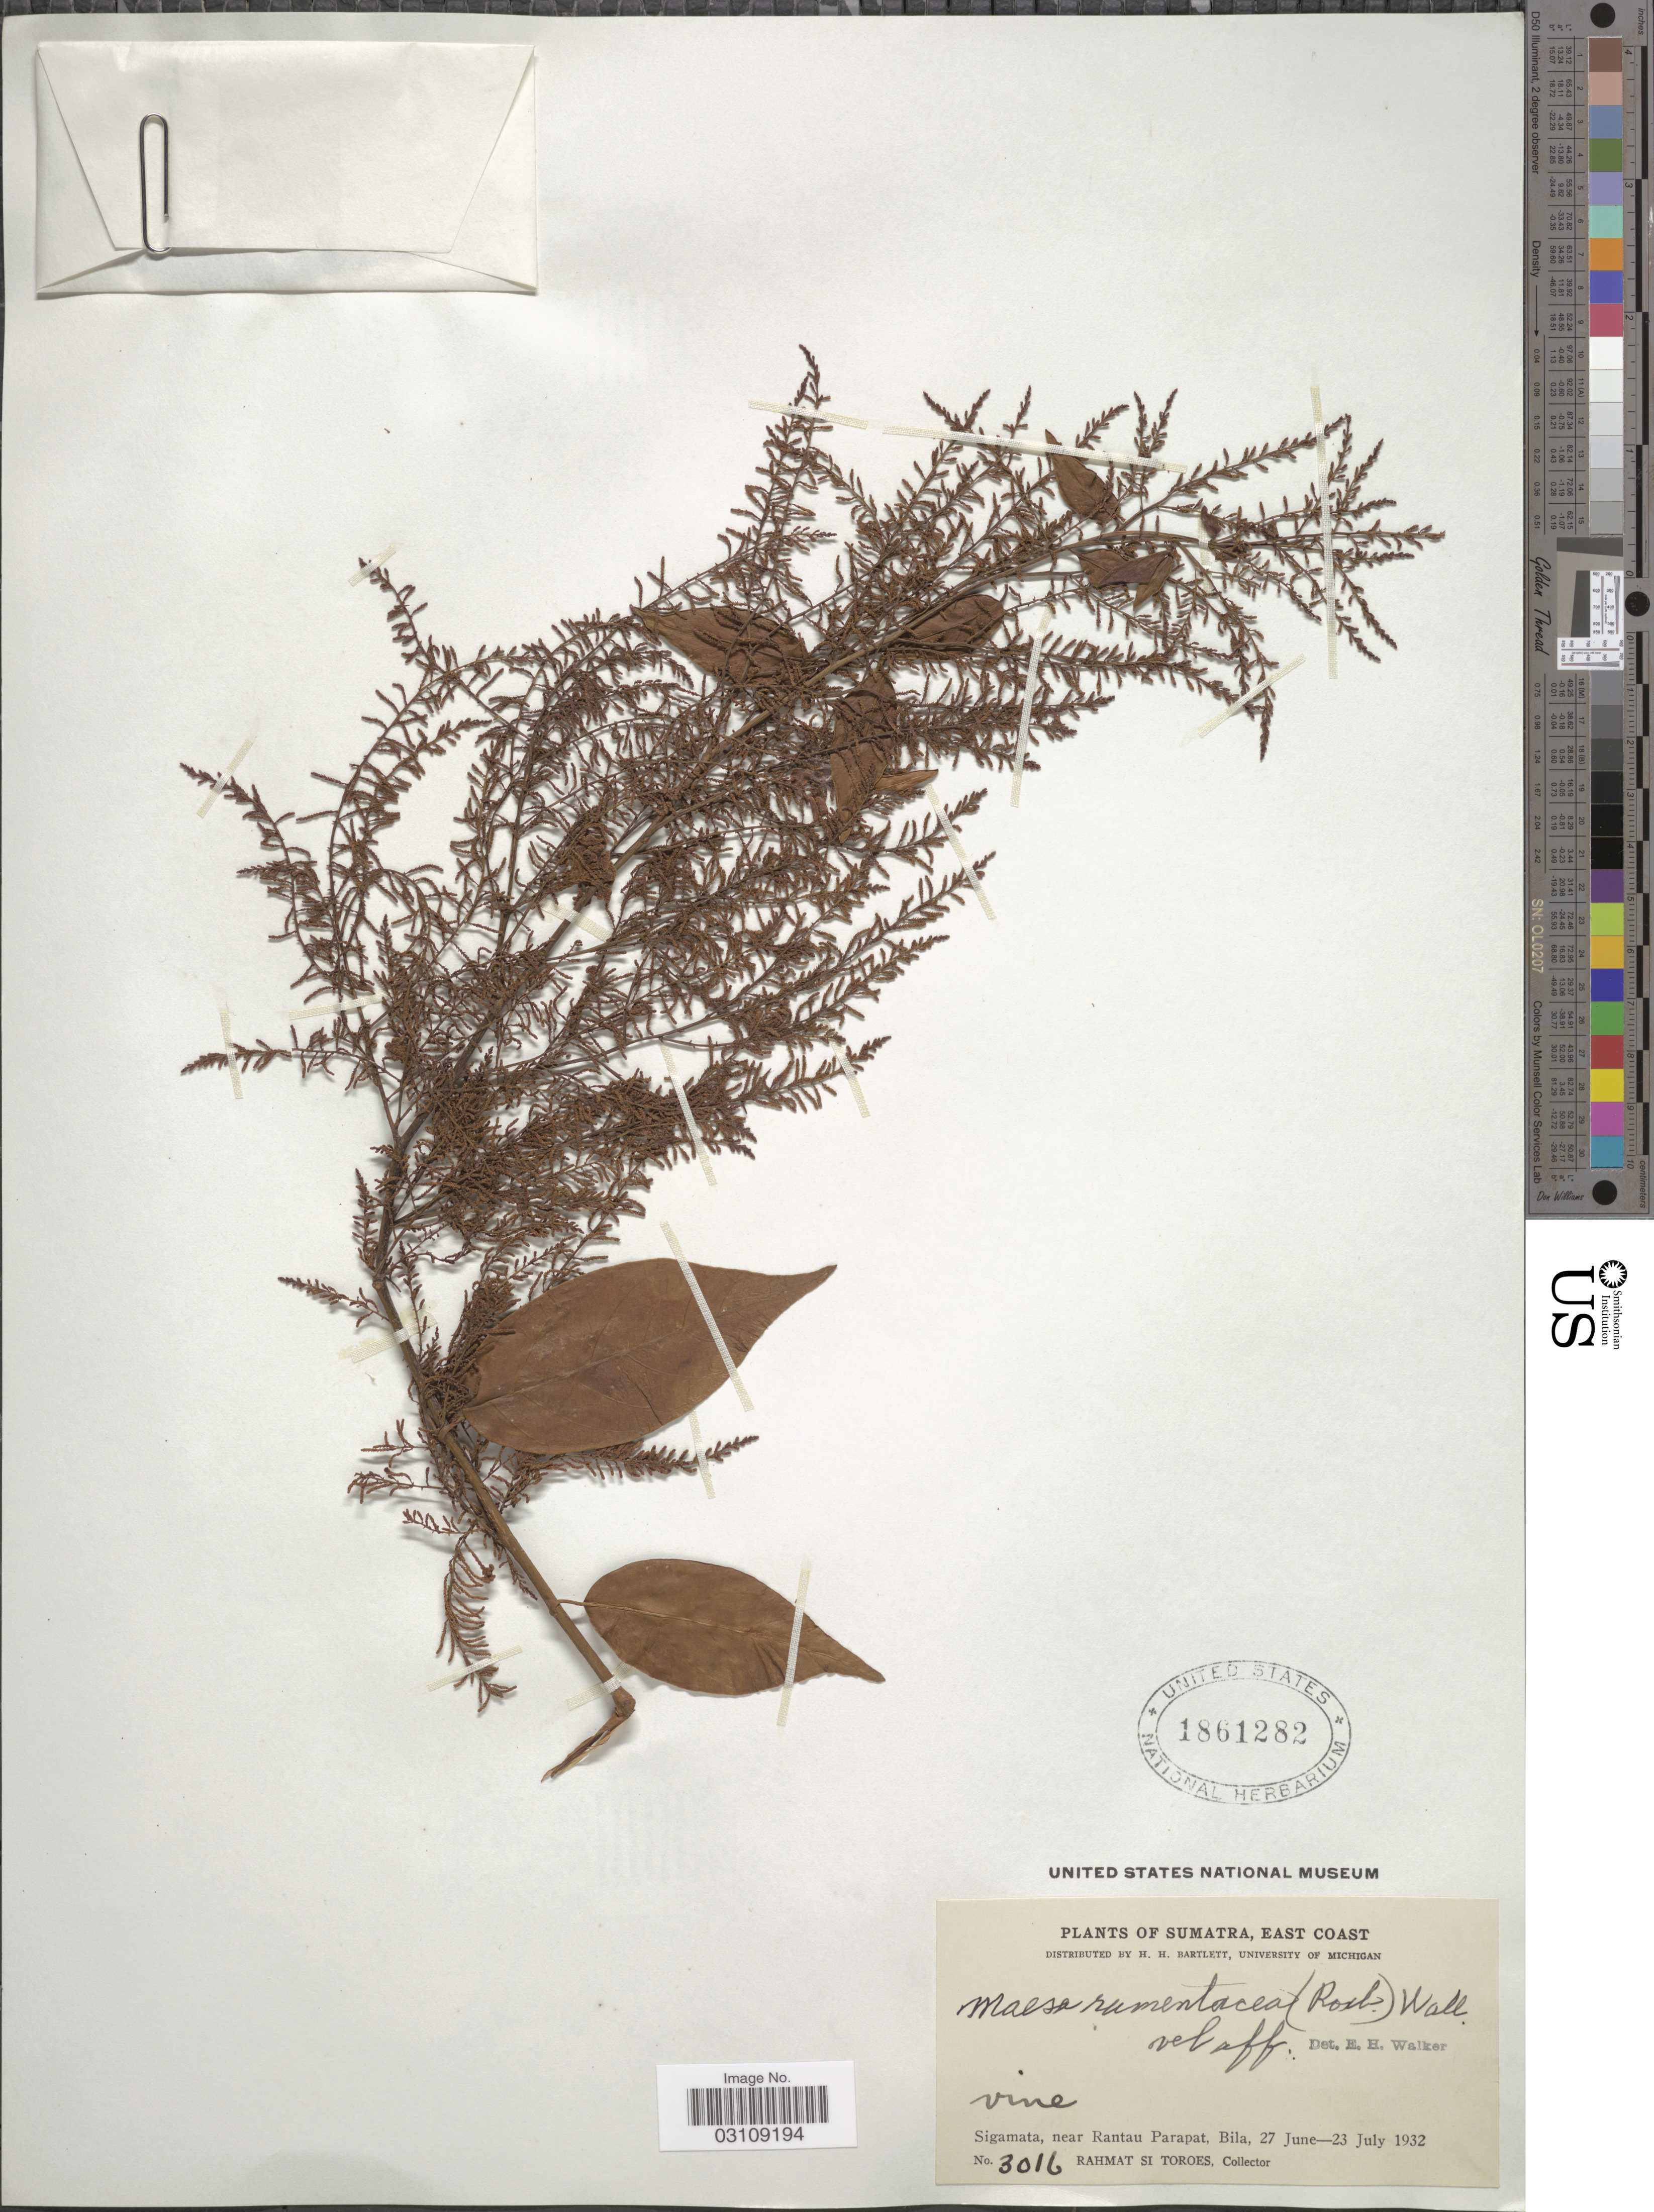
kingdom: Plantae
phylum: Tracheophyta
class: Magnoliopsida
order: Ericales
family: Primulaceae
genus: Maesa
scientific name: Maesa ramentacea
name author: (Roxb.) A. DC.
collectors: Rahmat Si Boeea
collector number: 3016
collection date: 1932-06-27/1932-07-23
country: Indonesia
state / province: Sumatra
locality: East Coast. Sigamata, near Rantau Parapat, Bila.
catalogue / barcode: US 1861282